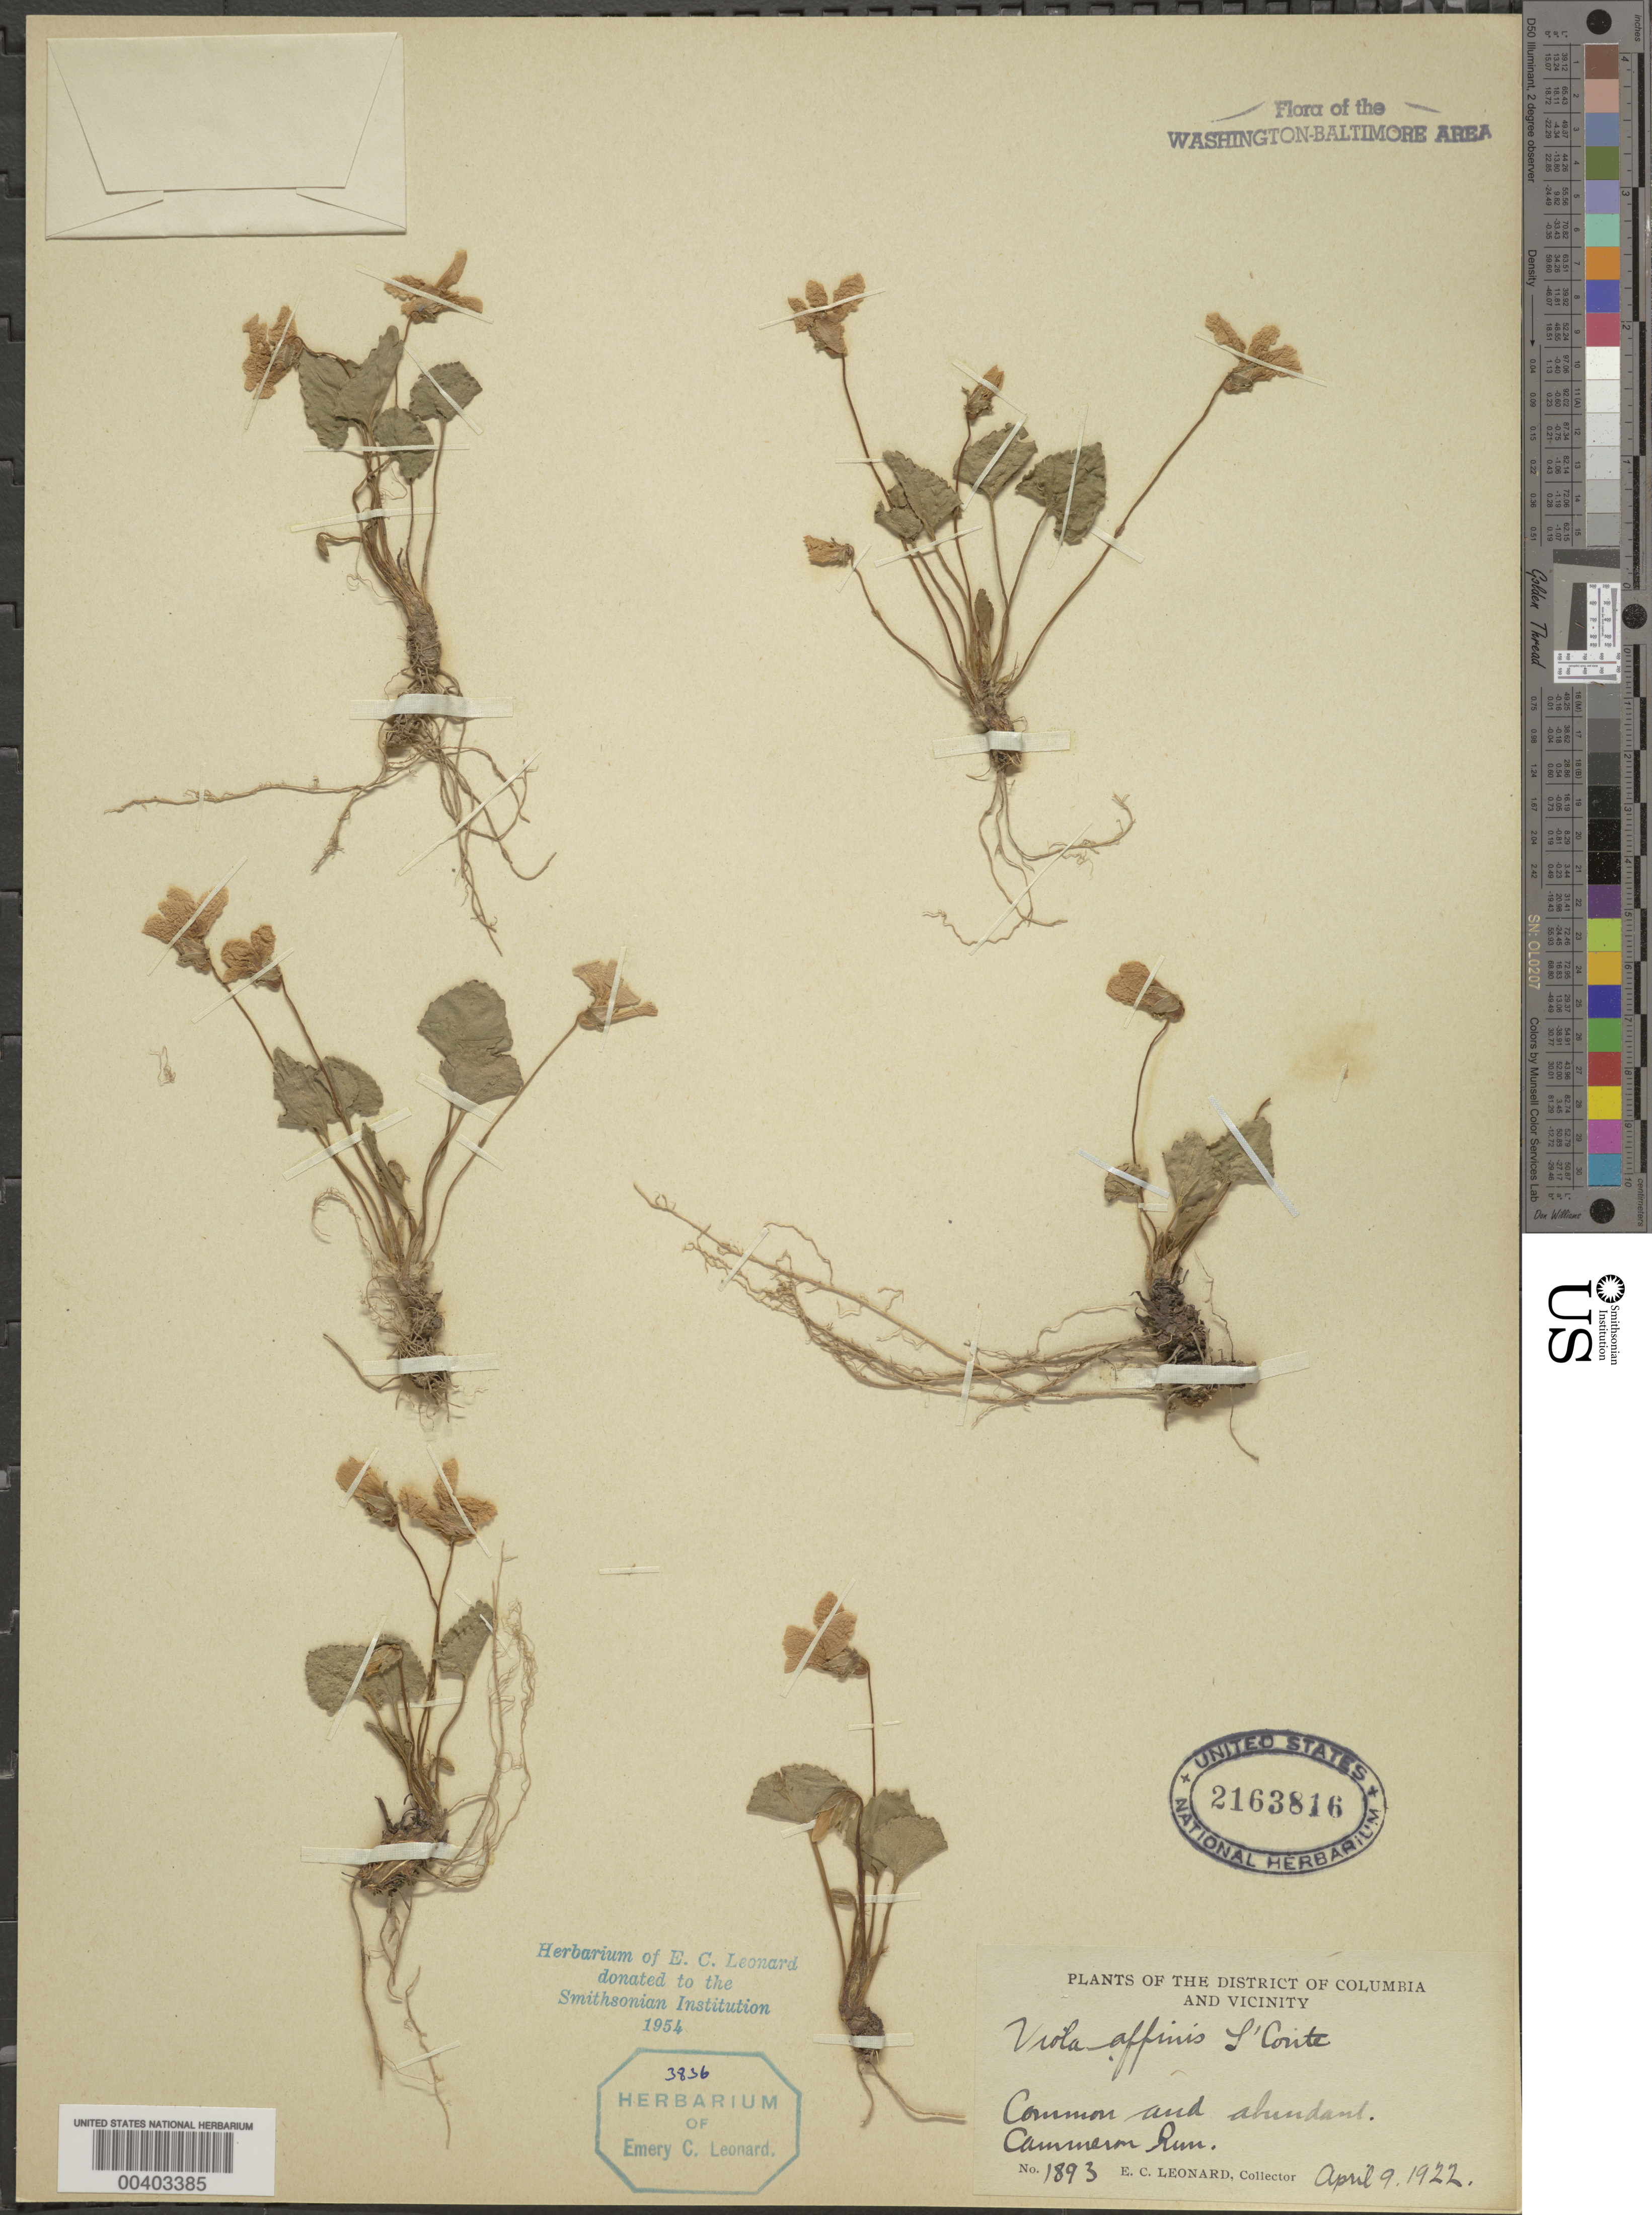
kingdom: Plantae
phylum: Tracheophyta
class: Magnoliopsida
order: Malpighiales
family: Violaceae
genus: Viola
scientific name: Viola sororia var. affinis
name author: (LeConte) McKinney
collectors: E. C. Leonard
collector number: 1893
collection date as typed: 09 Apr 1922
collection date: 1922-04-09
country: United States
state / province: Virginia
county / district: Fairfax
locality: Cameron Run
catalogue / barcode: US 2163816